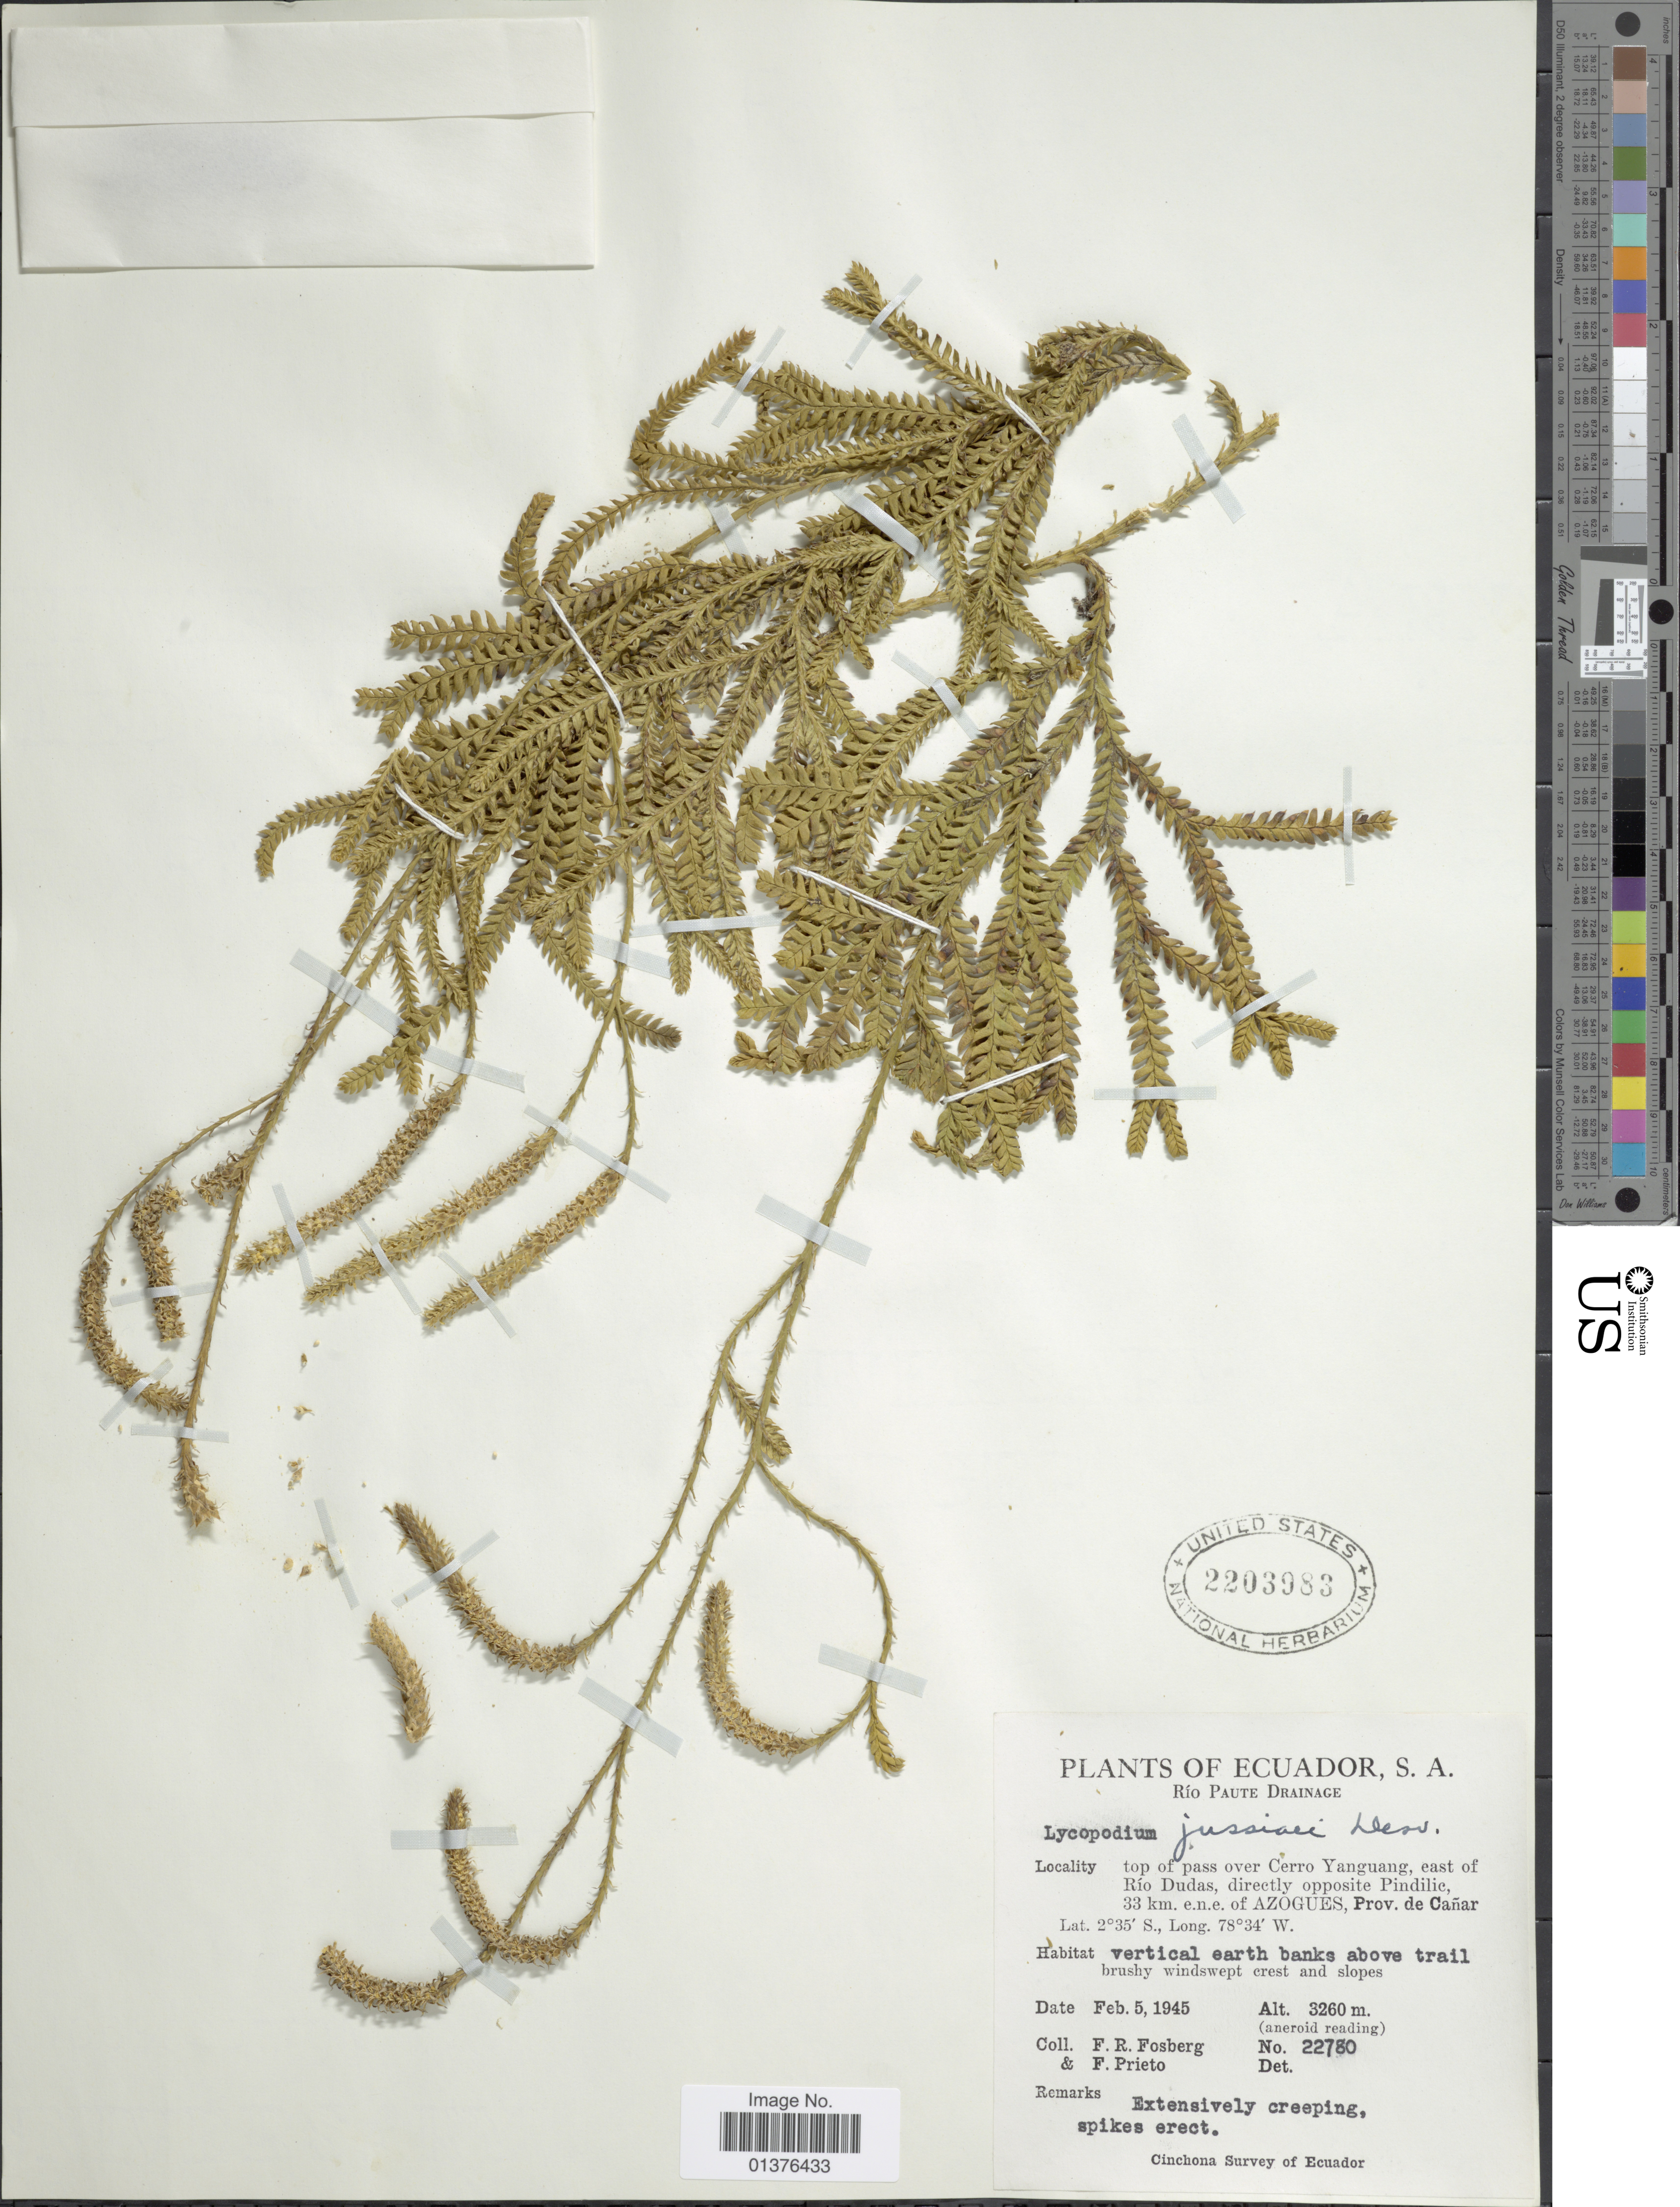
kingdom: Plantae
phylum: Tracheophyta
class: Lycopodiopsida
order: Lycopodiales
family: Lycopodiaceae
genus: Diphasium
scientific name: Diphasium jussiaei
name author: (Desv.) C. Presl ex Rothm.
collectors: F. R. Fosberg & F. Prieto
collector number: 22780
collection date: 1945-02-05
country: Ecuador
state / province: Cañar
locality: Rio Paute Drainage, top of pass of Cerro Yanguang, east of Rio Dudas, directly opposite Pindilie, 33km e.n.e. of Azogues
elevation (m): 3260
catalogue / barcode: US 2203983